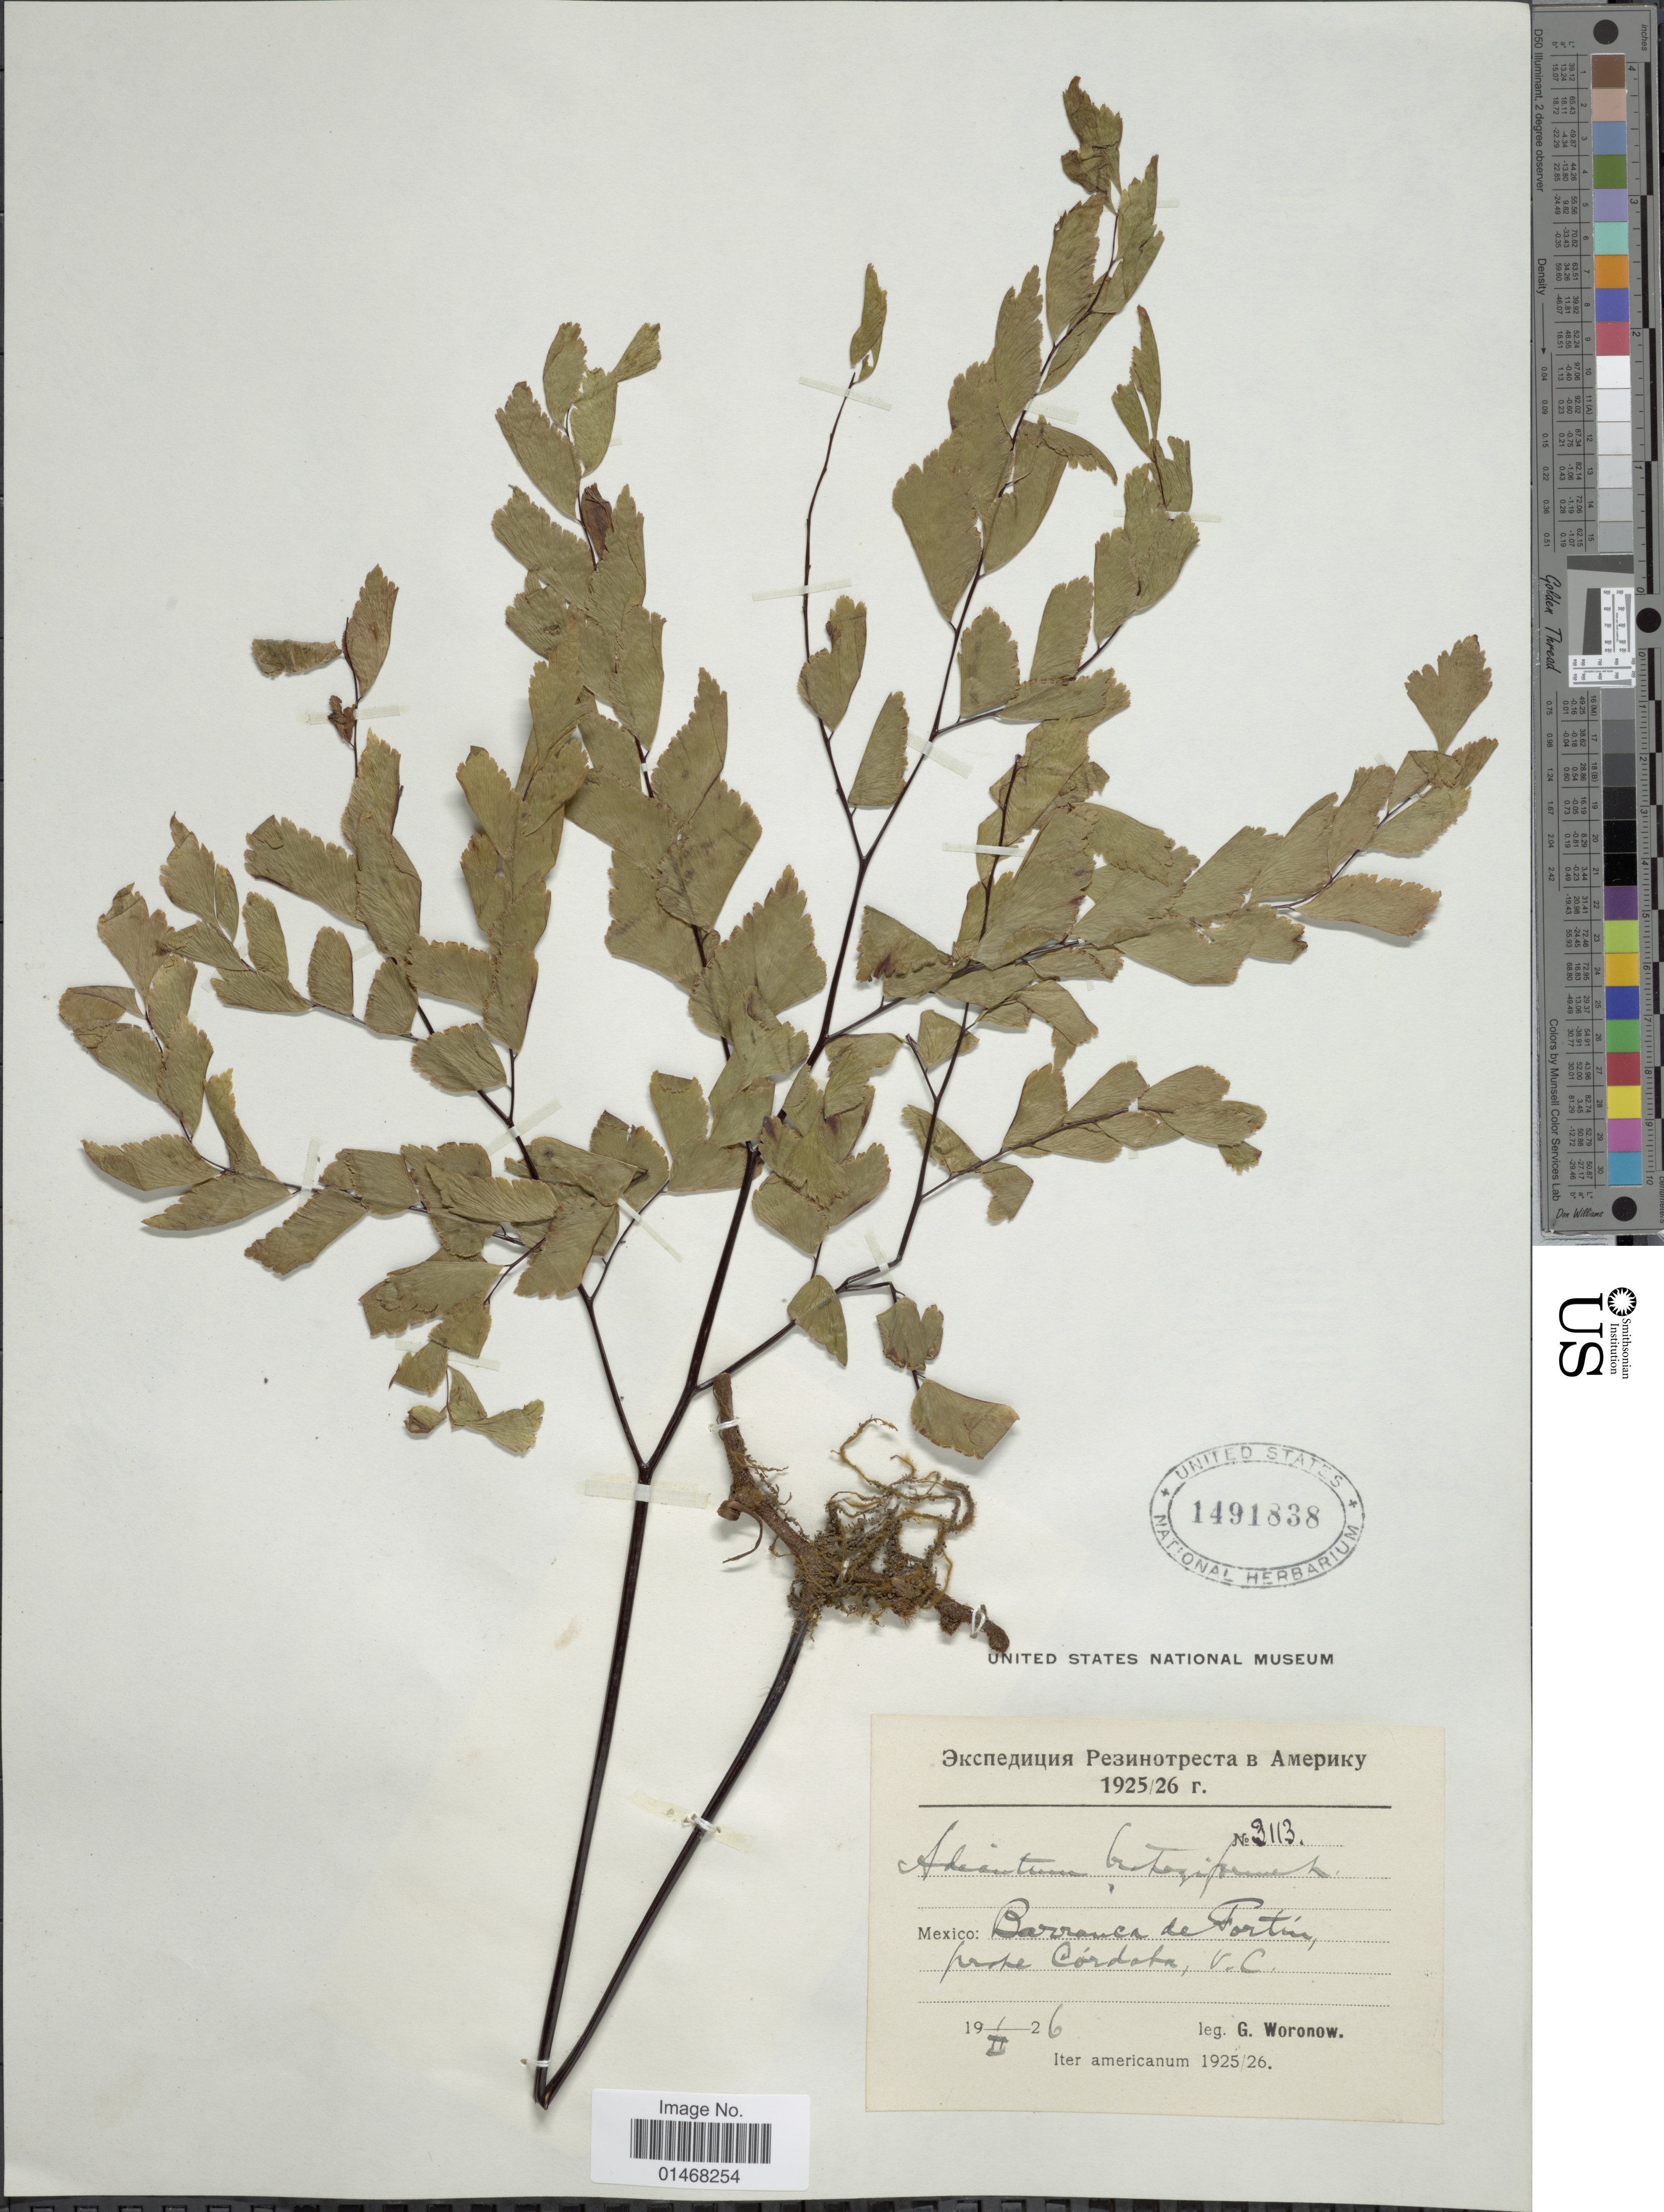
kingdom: Plantae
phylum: Tracheophyta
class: Polypodiopsida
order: Polypodiales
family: Pteridaceae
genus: Adiantum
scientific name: Adiantum trapeziforme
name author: L.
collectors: G. Woronow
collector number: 3113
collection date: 1926-02-01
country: Mexico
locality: Barranca de Fortin prope Cordoba, V.C.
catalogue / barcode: US 1491838